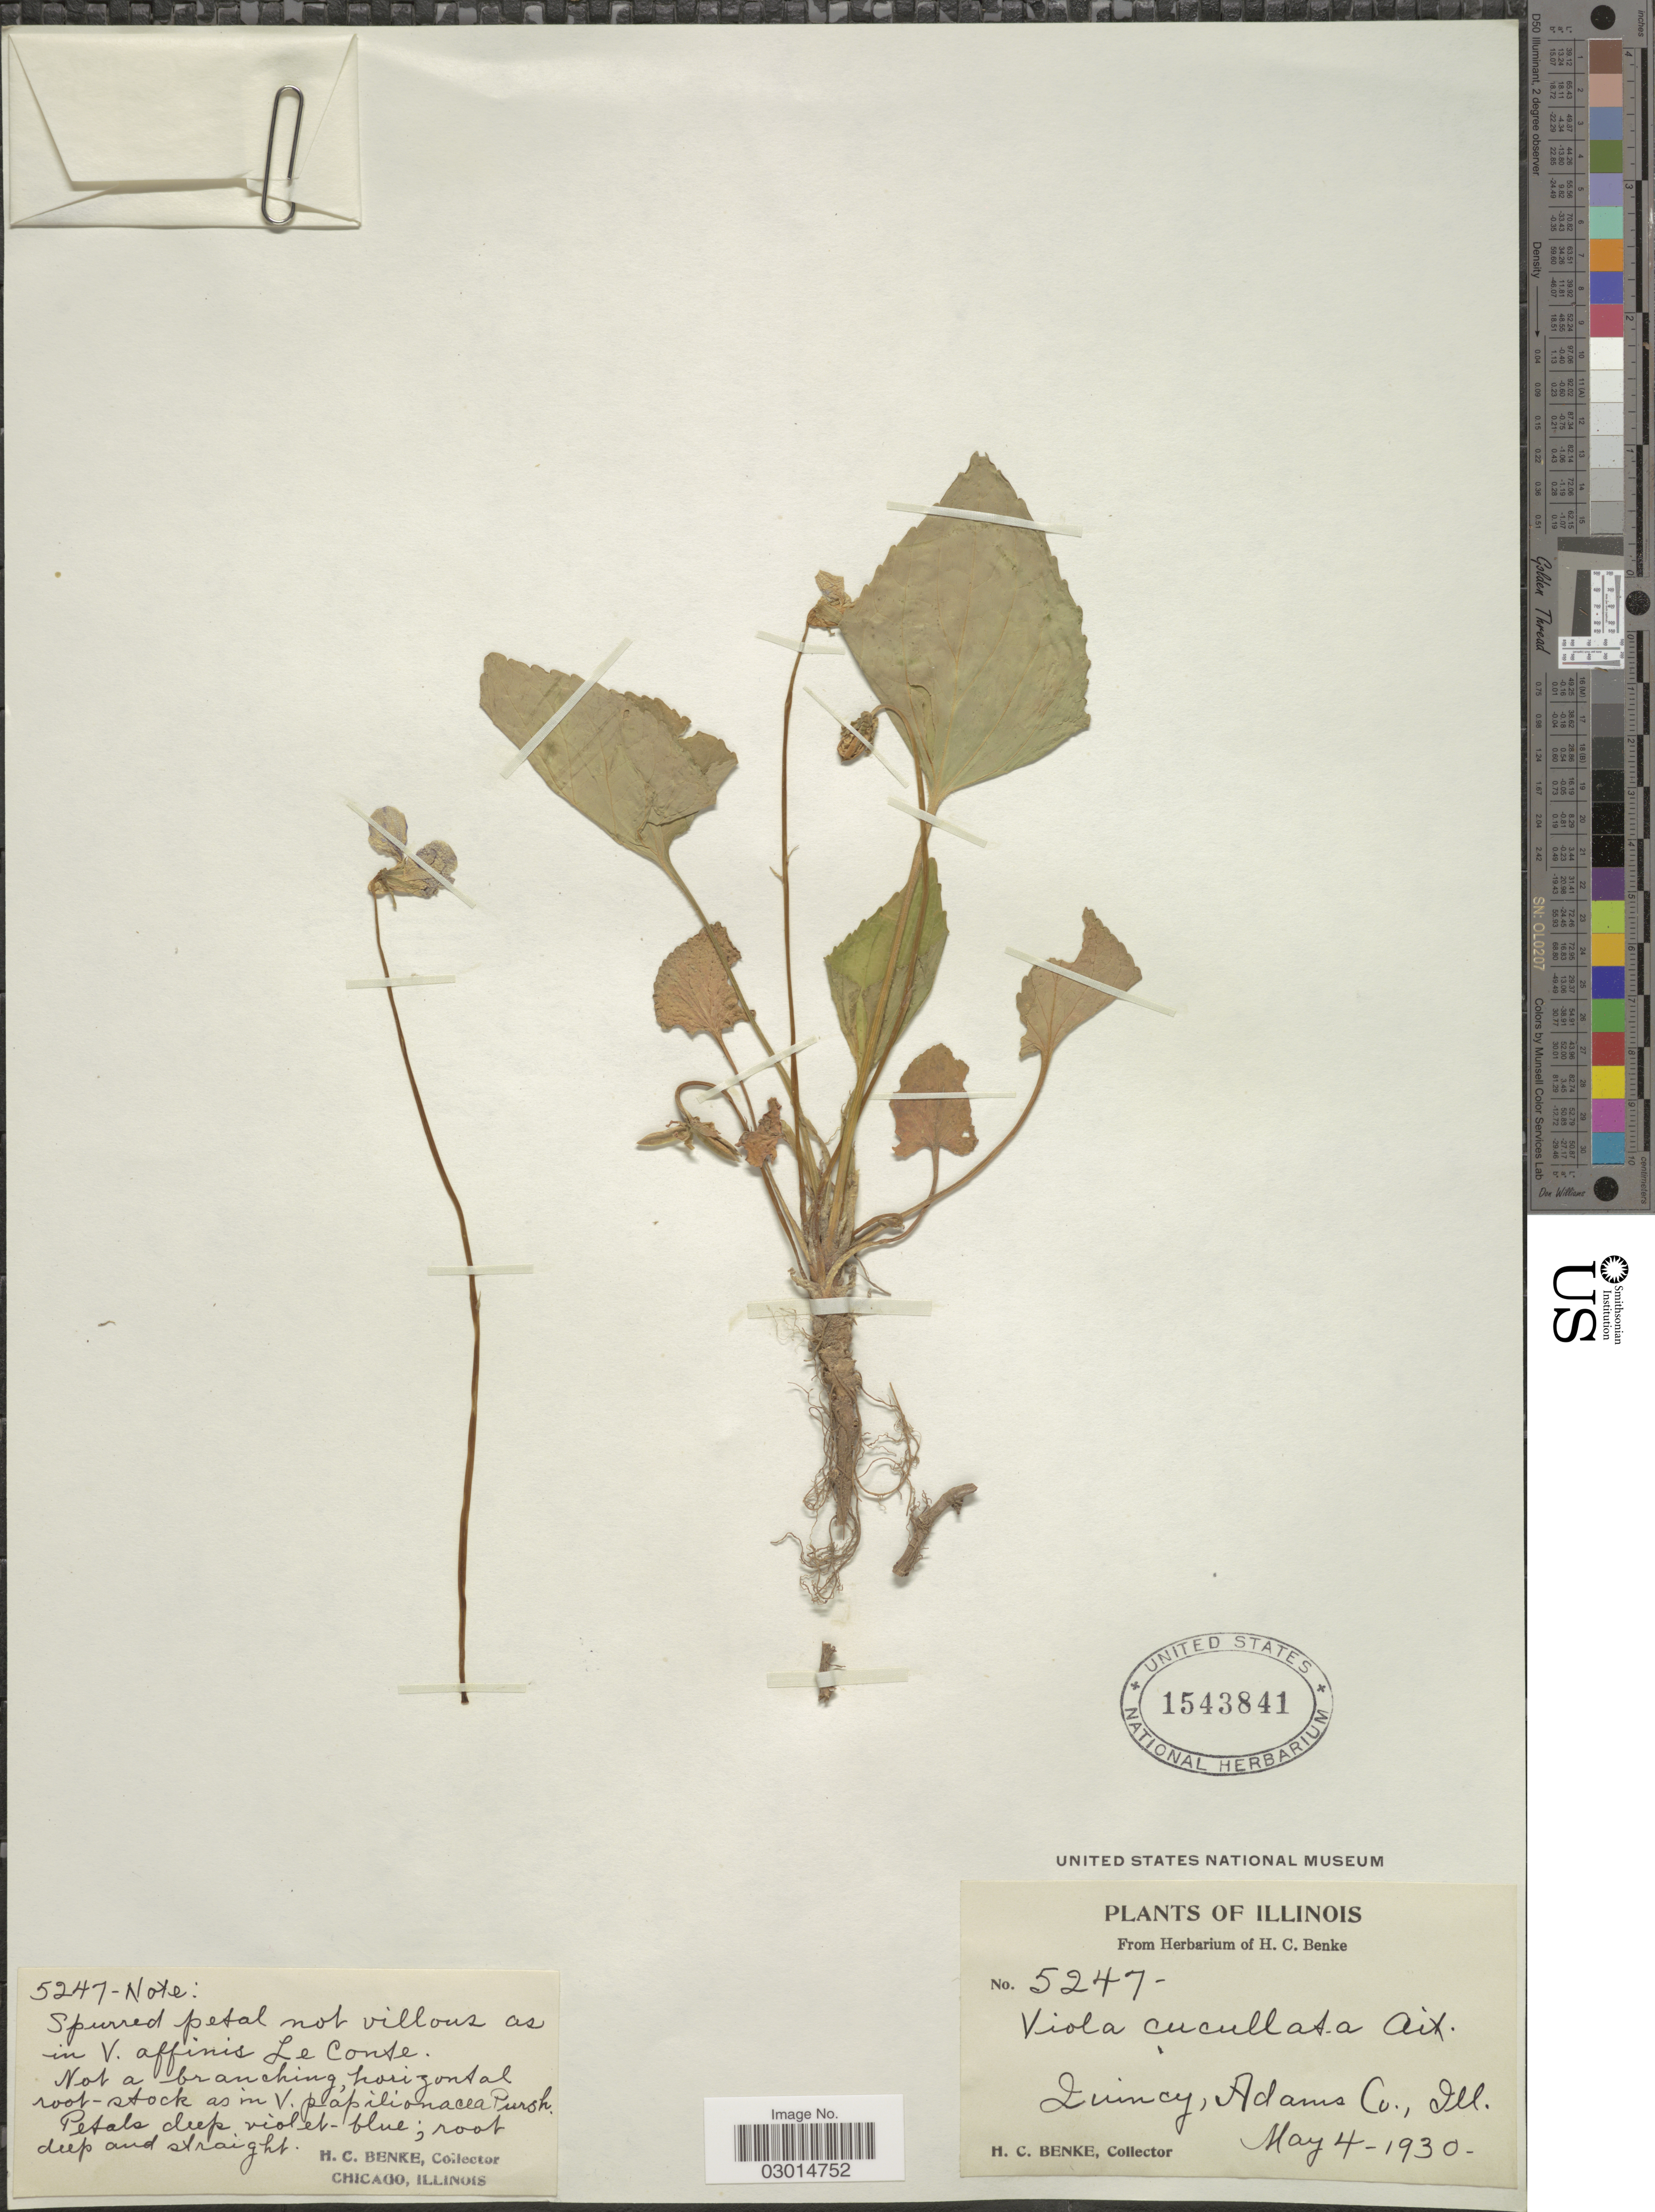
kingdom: Plantae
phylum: Tracheophyta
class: Magnoliopsida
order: Malpighiales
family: Violaceae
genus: Viola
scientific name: Viola cucullata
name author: Aiton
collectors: H. Benke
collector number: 5247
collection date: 1930-05-04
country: United States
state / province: Illinois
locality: Quincy, Adams Co.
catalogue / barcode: US 1543841